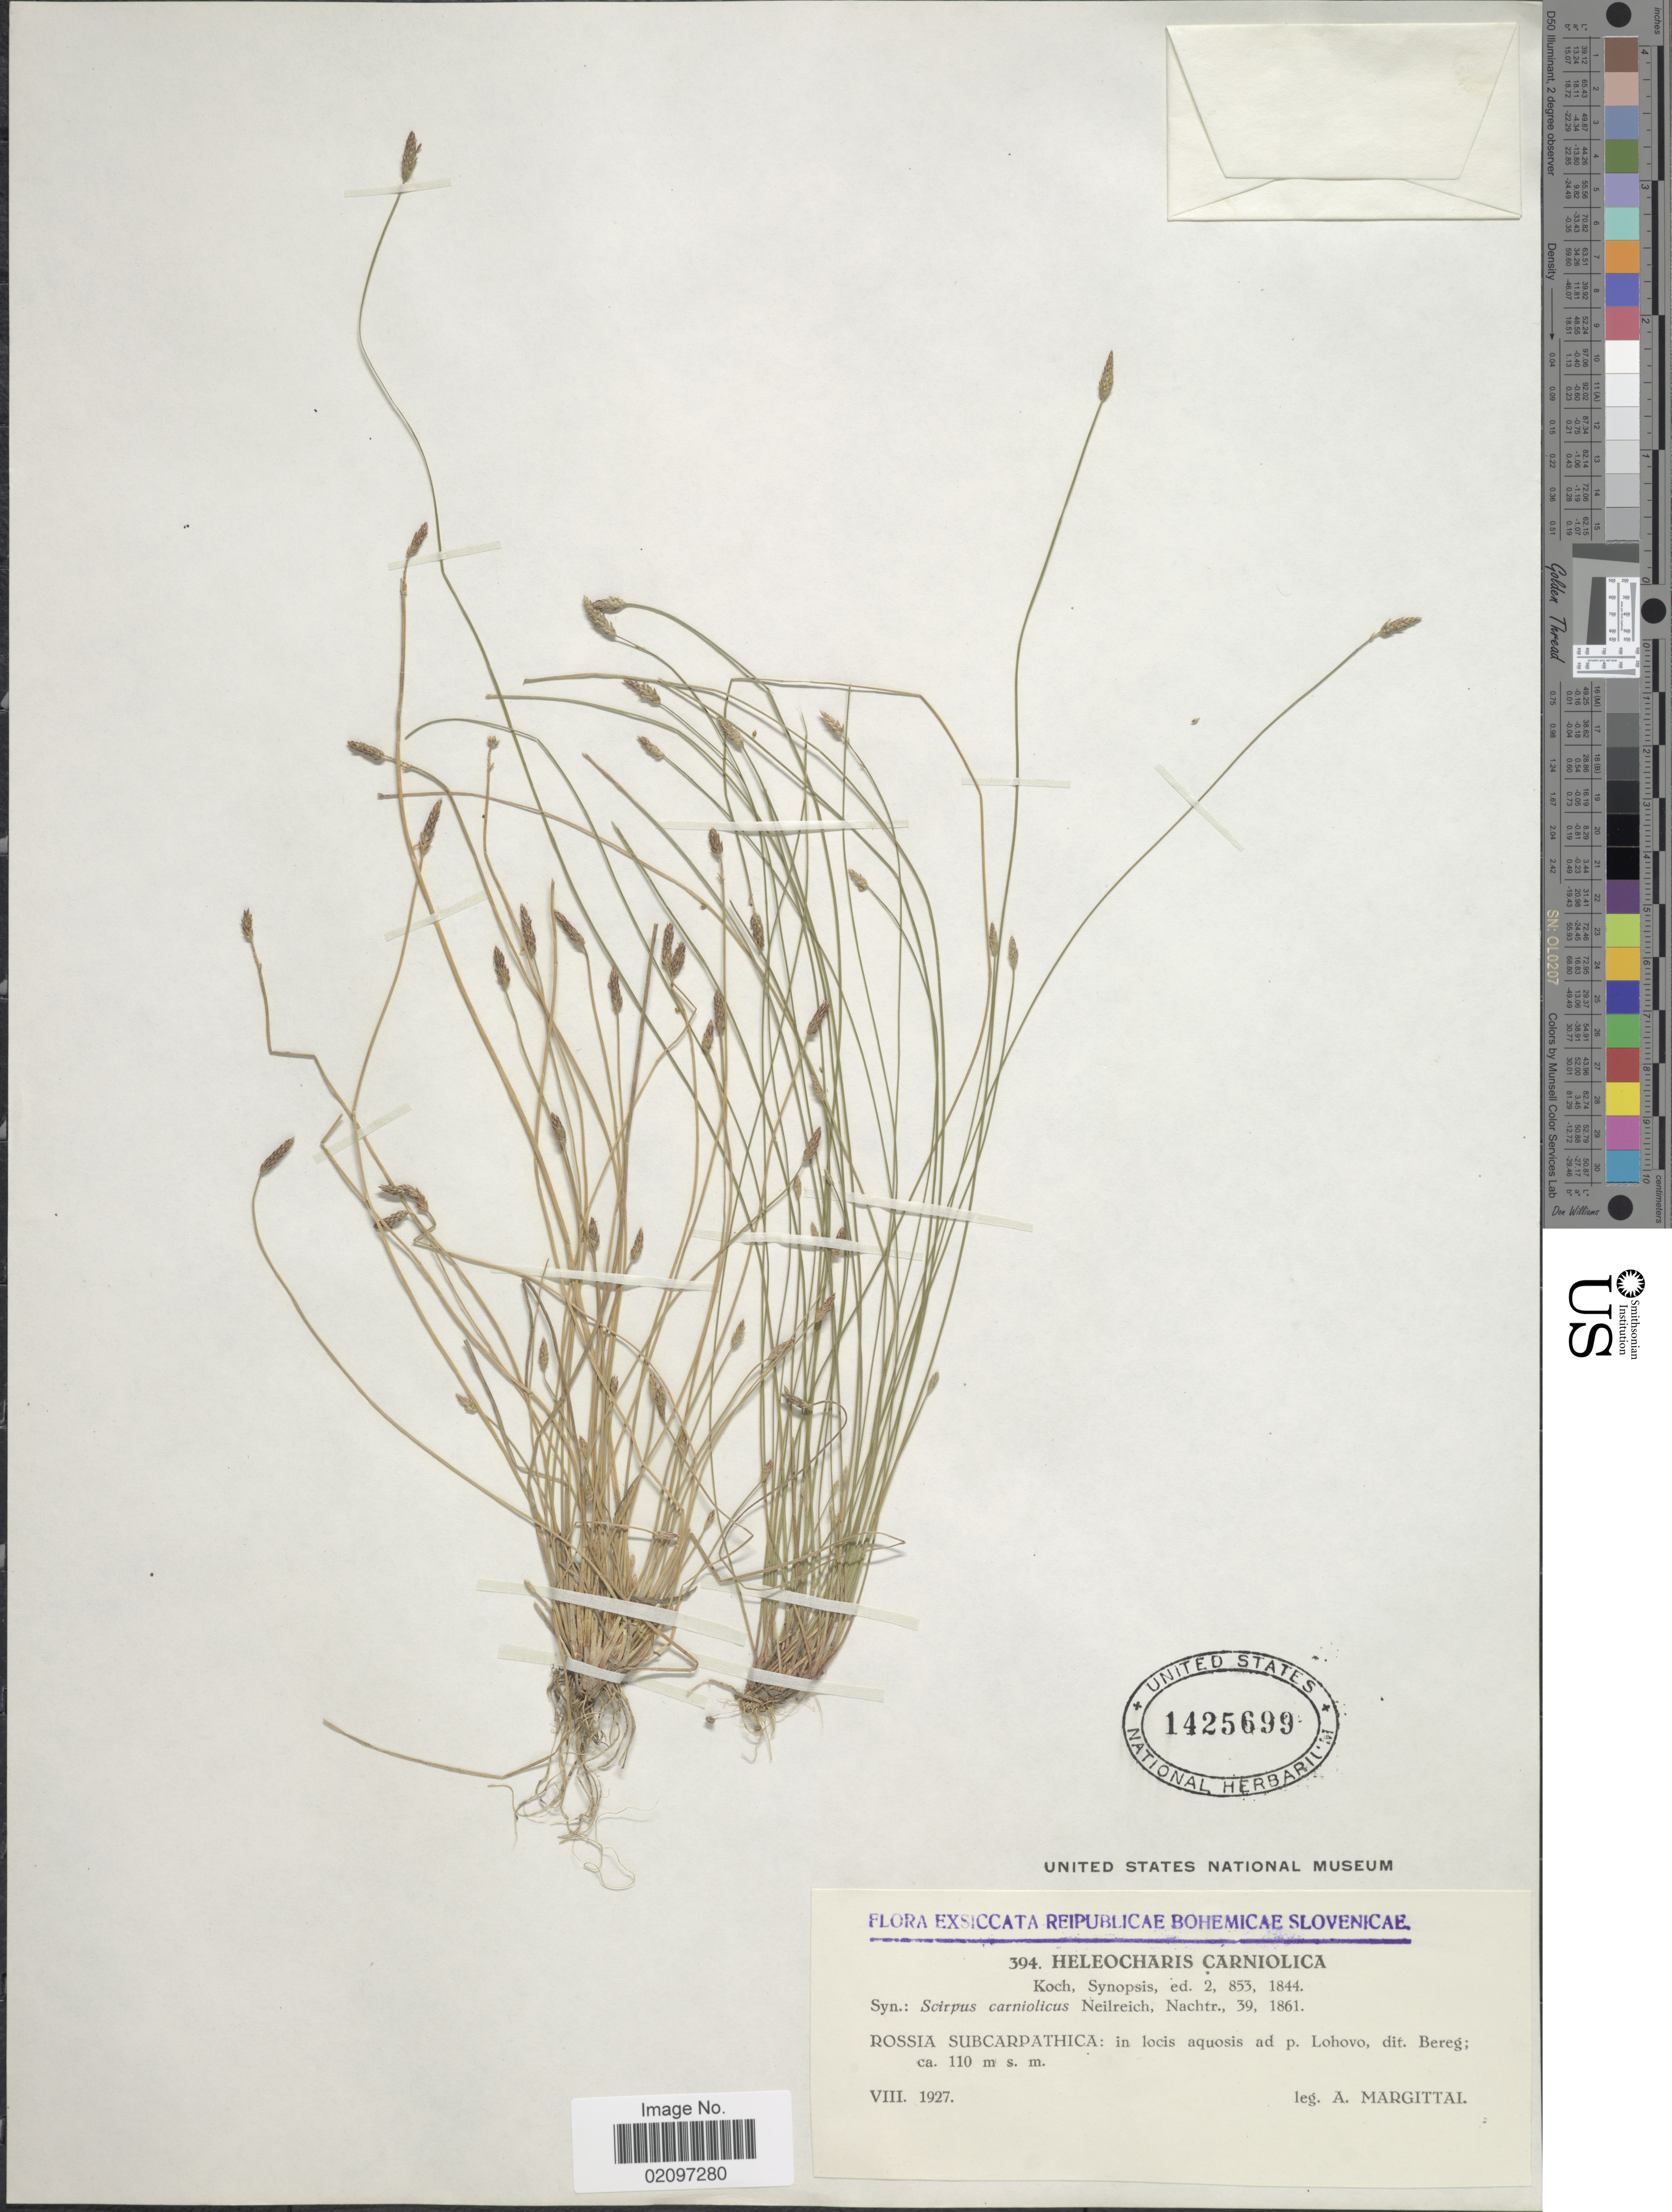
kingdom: Plantae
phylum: Tracheophyta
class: Liliopsida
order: Poales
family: Cyperaceae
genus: Eleocharis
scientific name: Eleocharis carniolica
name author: W.D.J. Koch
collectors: A. Margittai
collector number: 394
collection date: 1927-08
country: Bosnia and Herzegovina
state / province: Federation of B&H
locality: Reipublicae Bohemicae Slovenicae, Rossia Subcarpathica: in locis aquosis ad p. Lohovo, dit. Bereg.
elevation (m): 110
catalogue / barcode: US 1425699